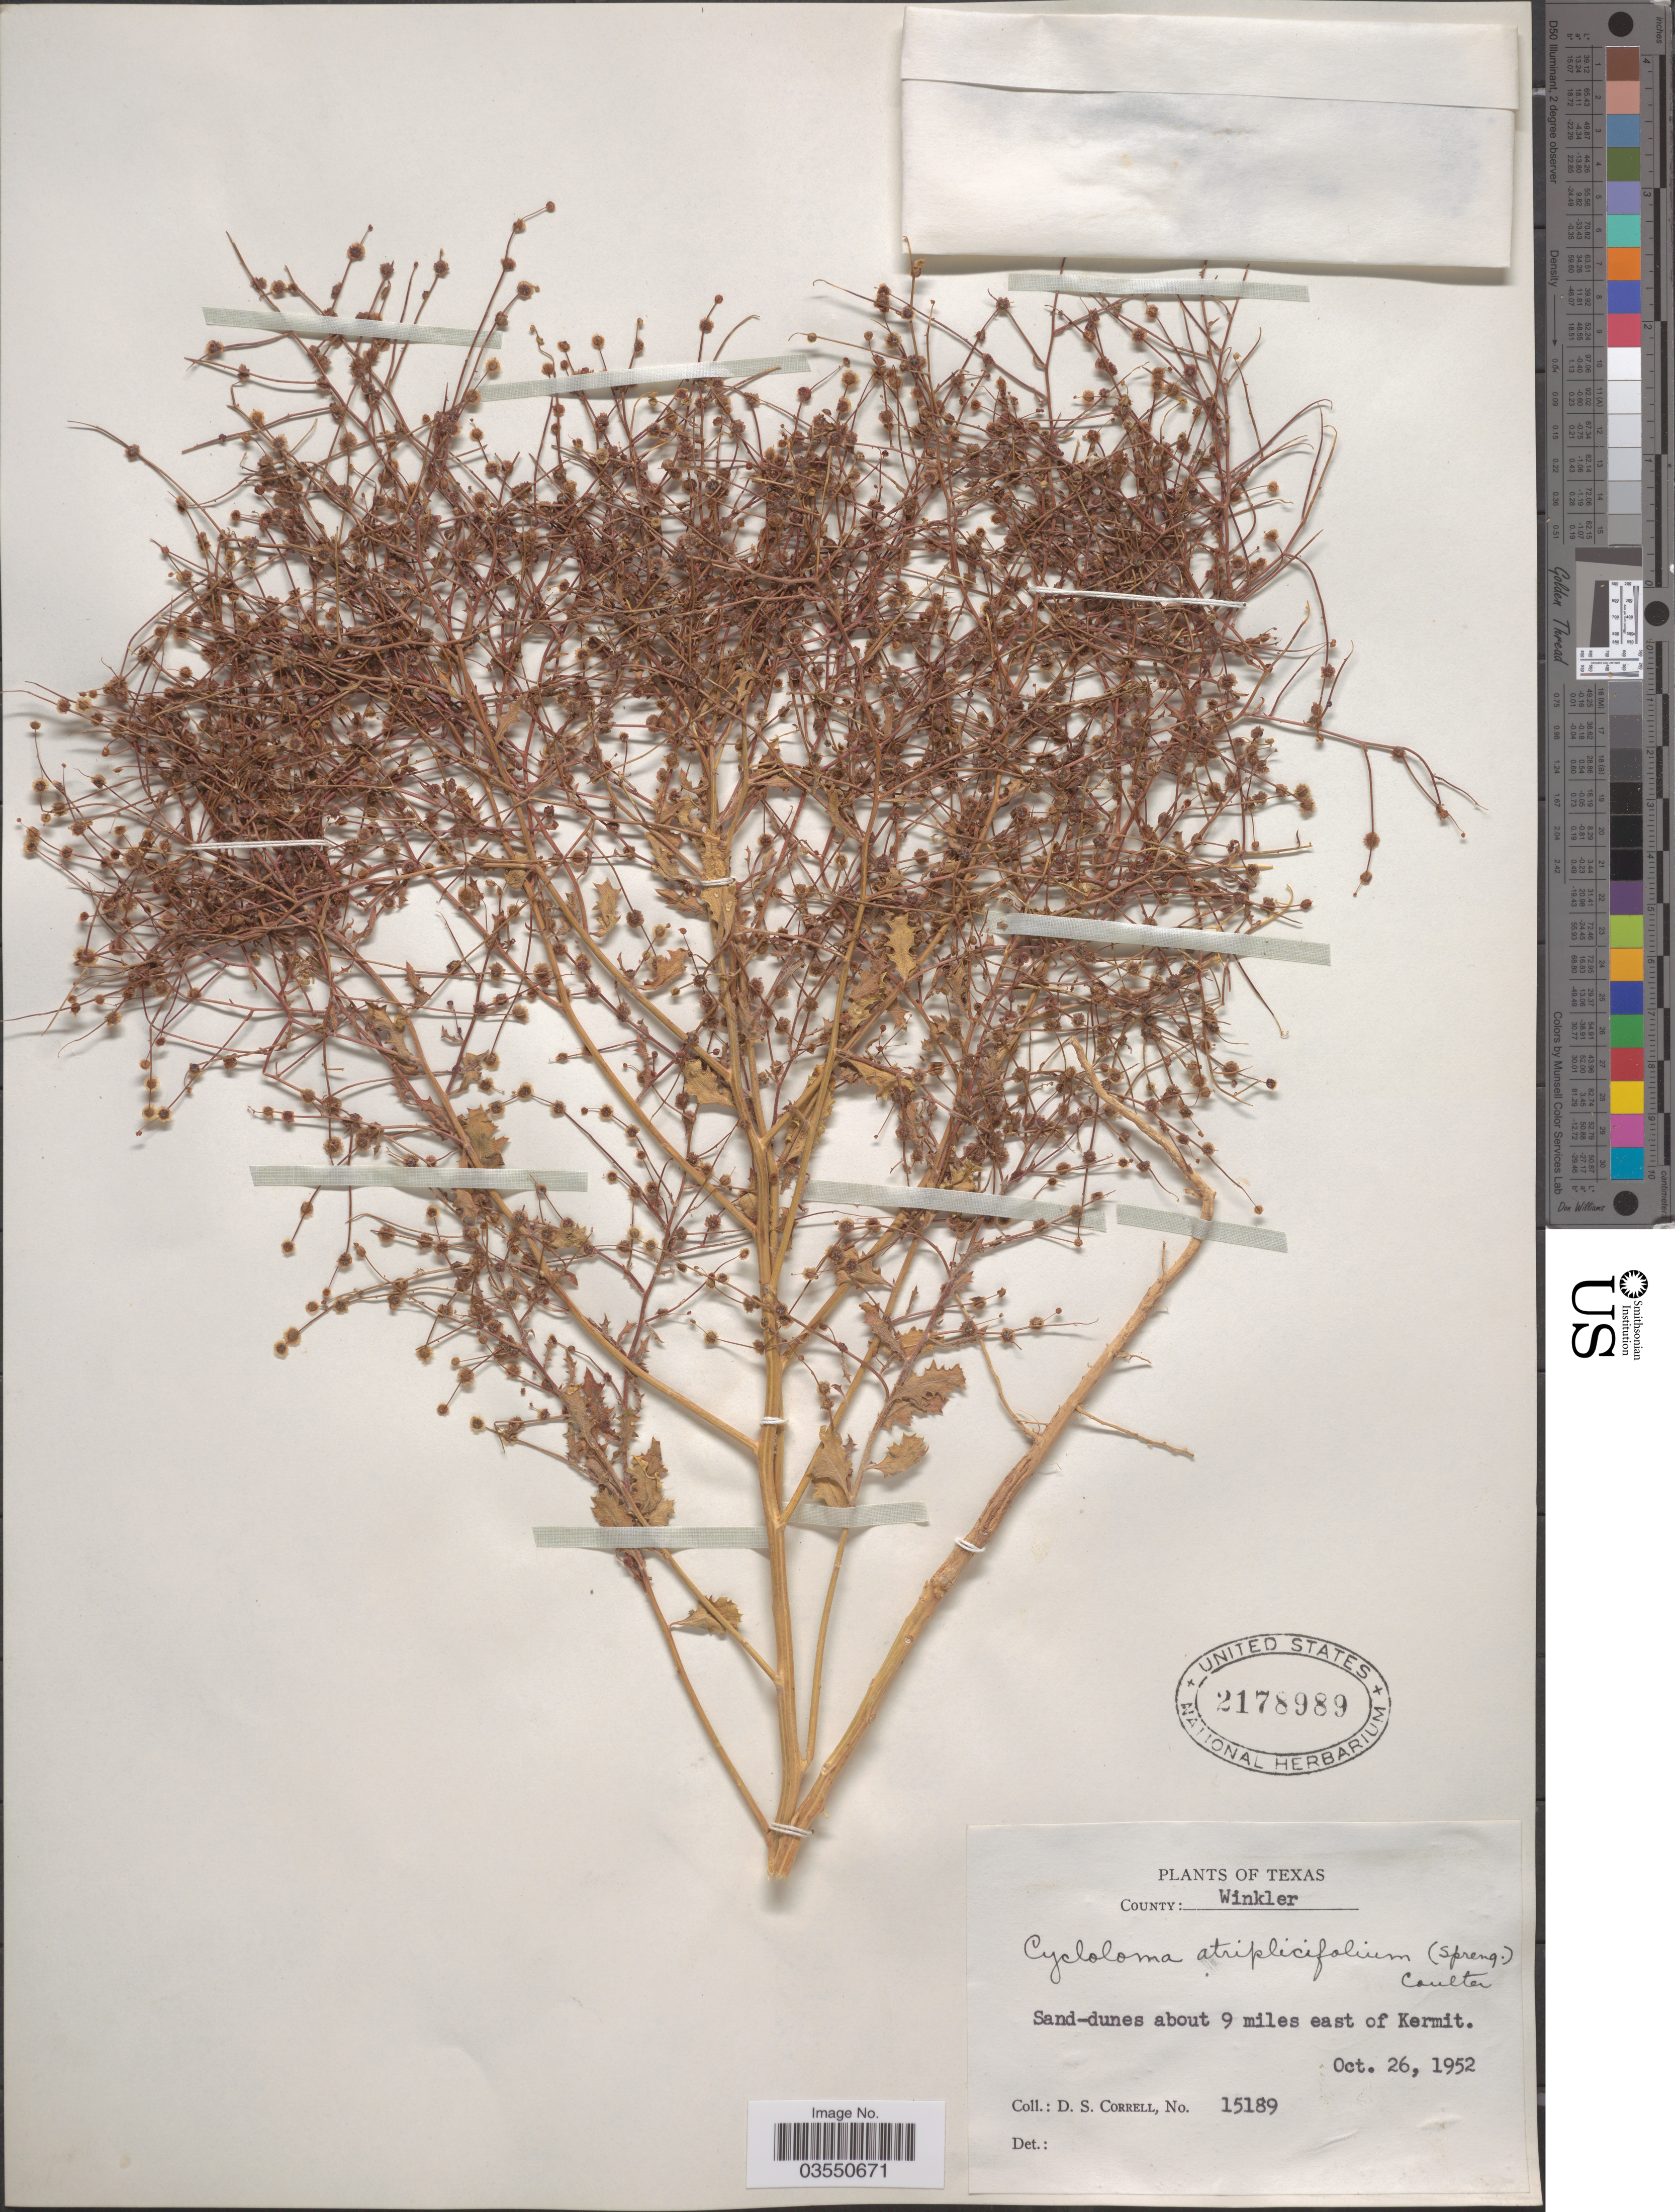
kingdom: Plantae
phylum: Tracheophyta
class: Magnoliopsida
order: Caryophyllales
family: Amaranthaceae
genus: Dysphania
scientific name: Dysphania atriplicifolia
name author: (Spreng.) G. Kadereit et al.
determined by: U.S. National Herbarium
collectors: D. S. Correll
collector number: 15189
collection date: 1952-10-26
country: United States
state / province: Texas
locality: County: Winkler. Sand-dunes about 9 miles east of Kermit.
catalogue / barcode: US 2178989